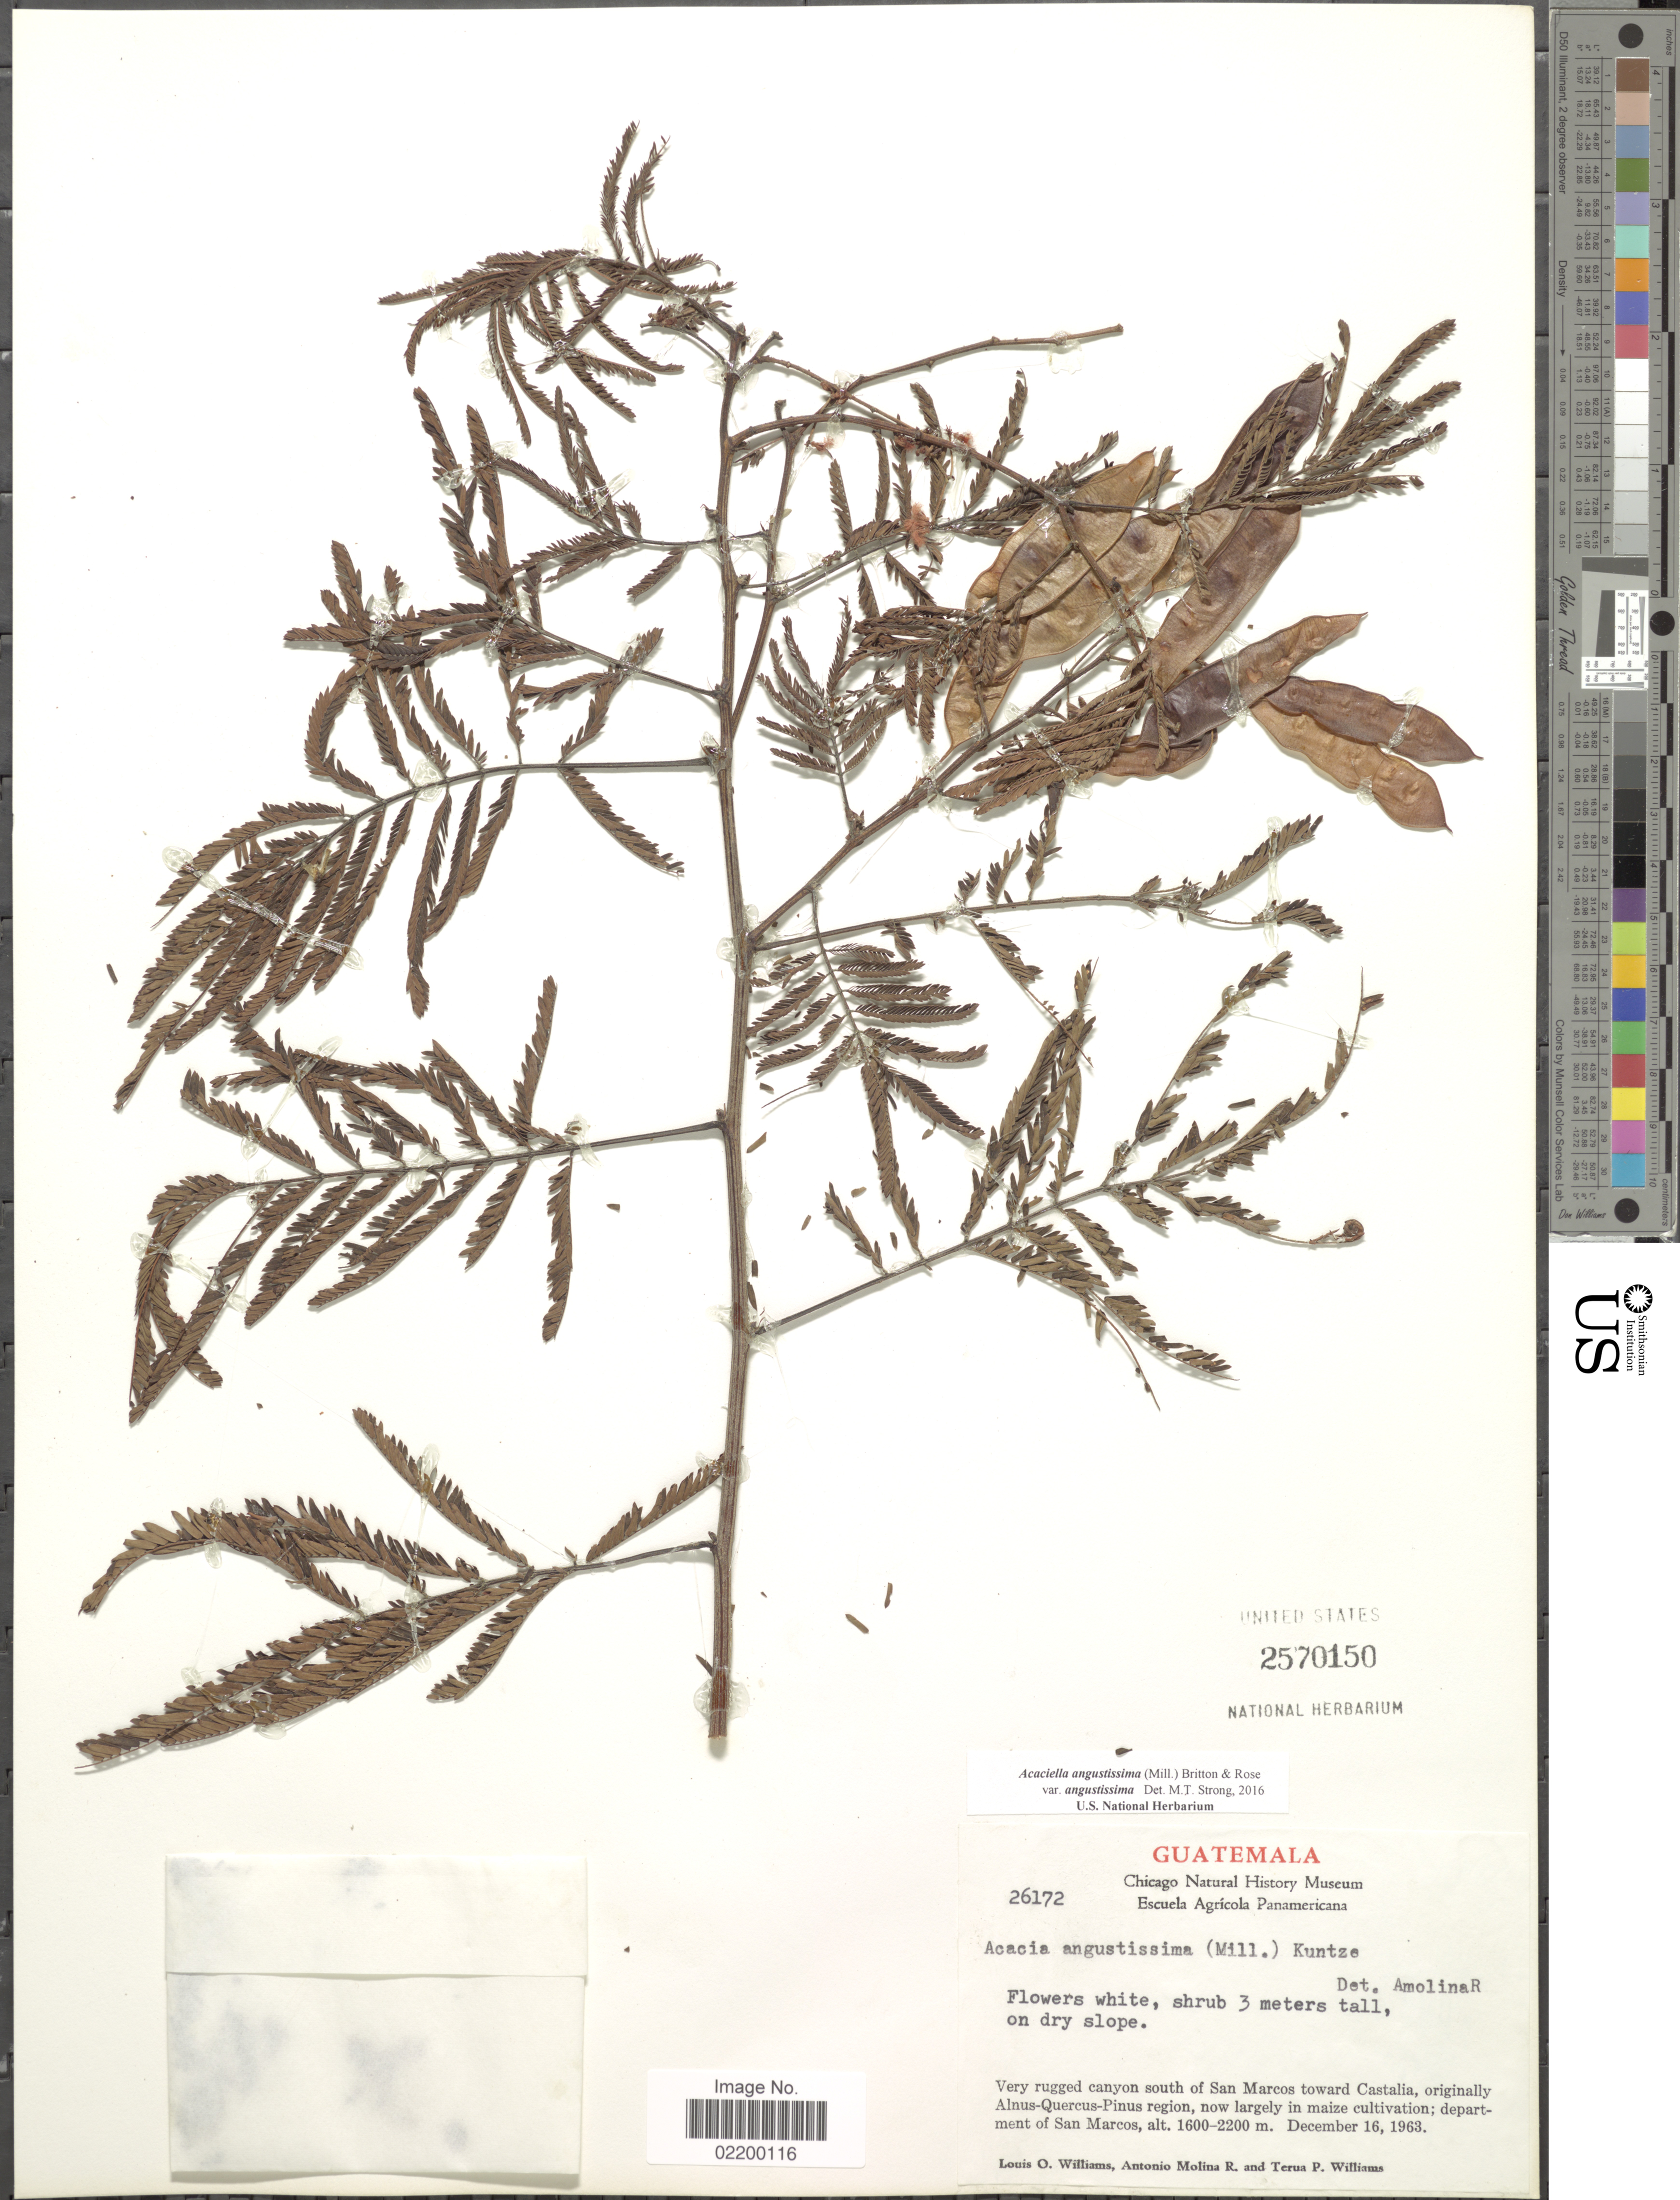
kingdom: Plantae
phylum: Tracheophyta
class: Magnoliopsida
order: Fabales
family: Fabaceae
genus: Acaciella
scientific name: Acaciella angustissima var. angustissima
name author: (Mill.) Britton & Rose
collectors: L. O. Williams, A. Molina R. & T. P. Williams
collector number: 26172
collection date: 1963-12-16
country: Guatemala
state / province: San Marcos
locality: South of San Marcos toward Castalia, orginally Alnus-Quercus-Pinus region, Departament of San Marcos.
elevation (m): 1600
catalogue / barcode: US 2570150